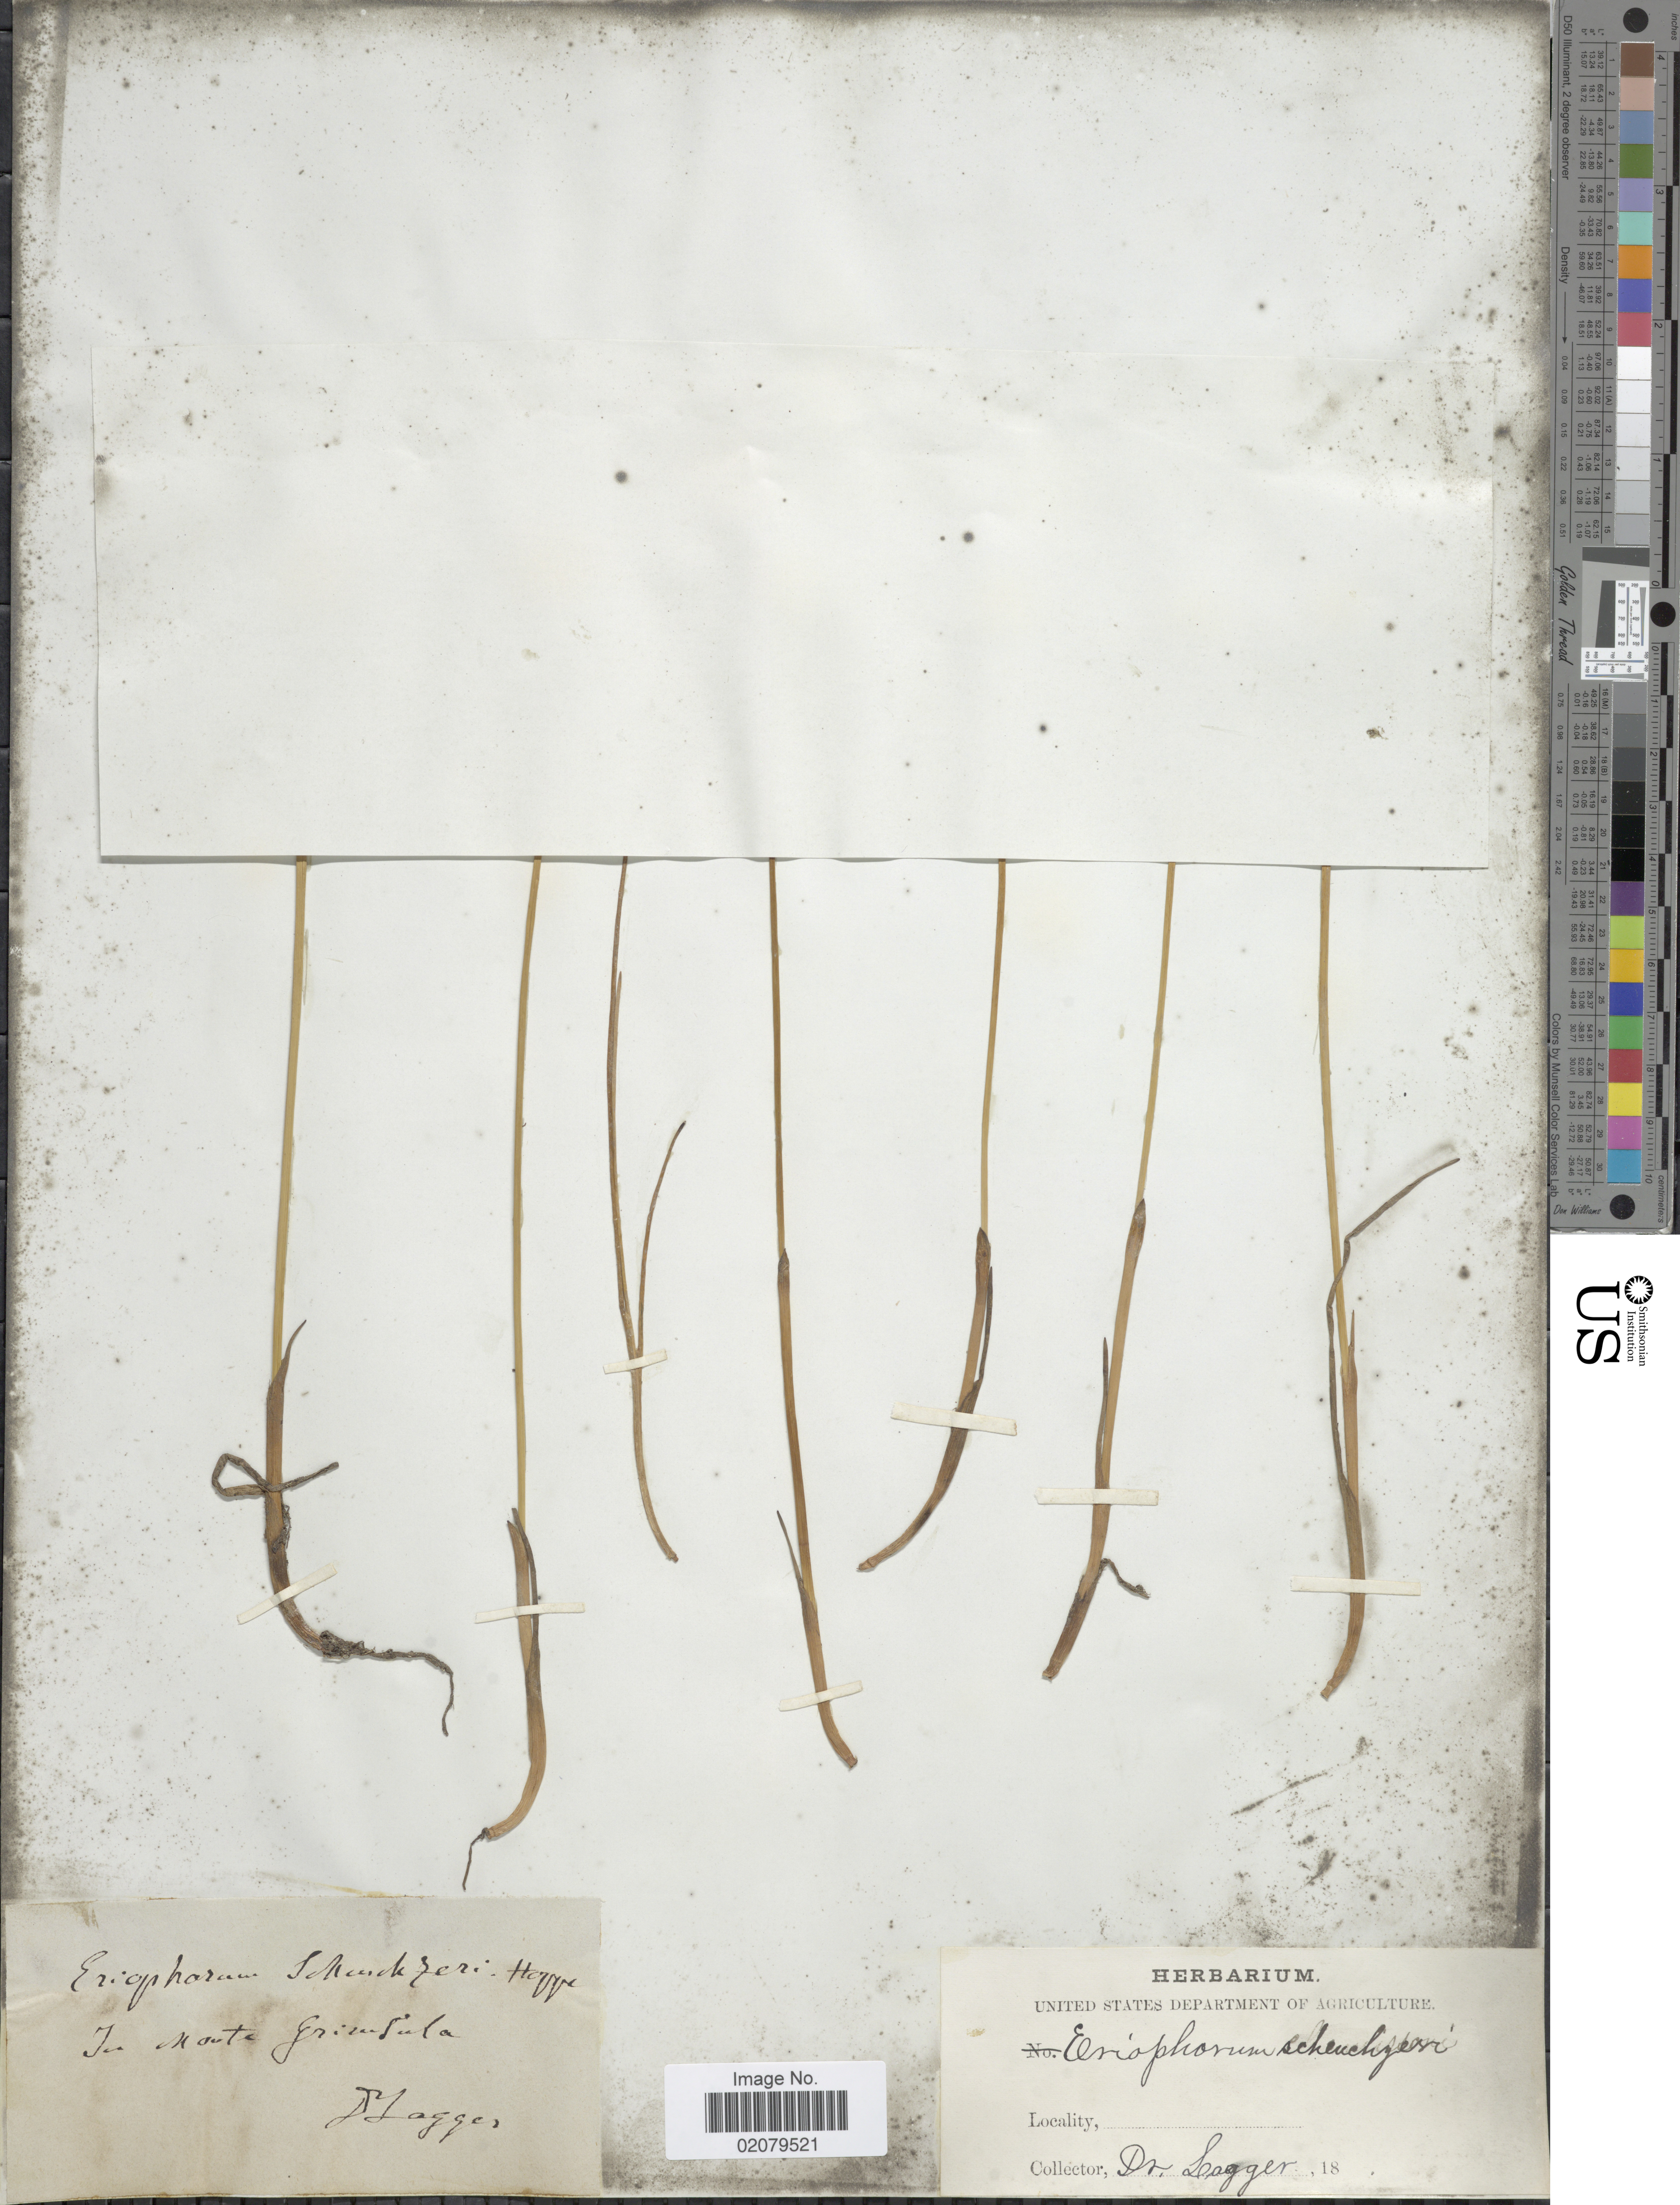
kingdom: Plantae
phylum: Tracheophyta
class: Liliopsida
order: Poales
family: Cyperaceae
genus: Eriophorum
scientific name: Eriophorum scheuchzeri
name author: Hoppe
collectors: F. J. Lagger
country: Switzerland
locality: In Monte Grimsula